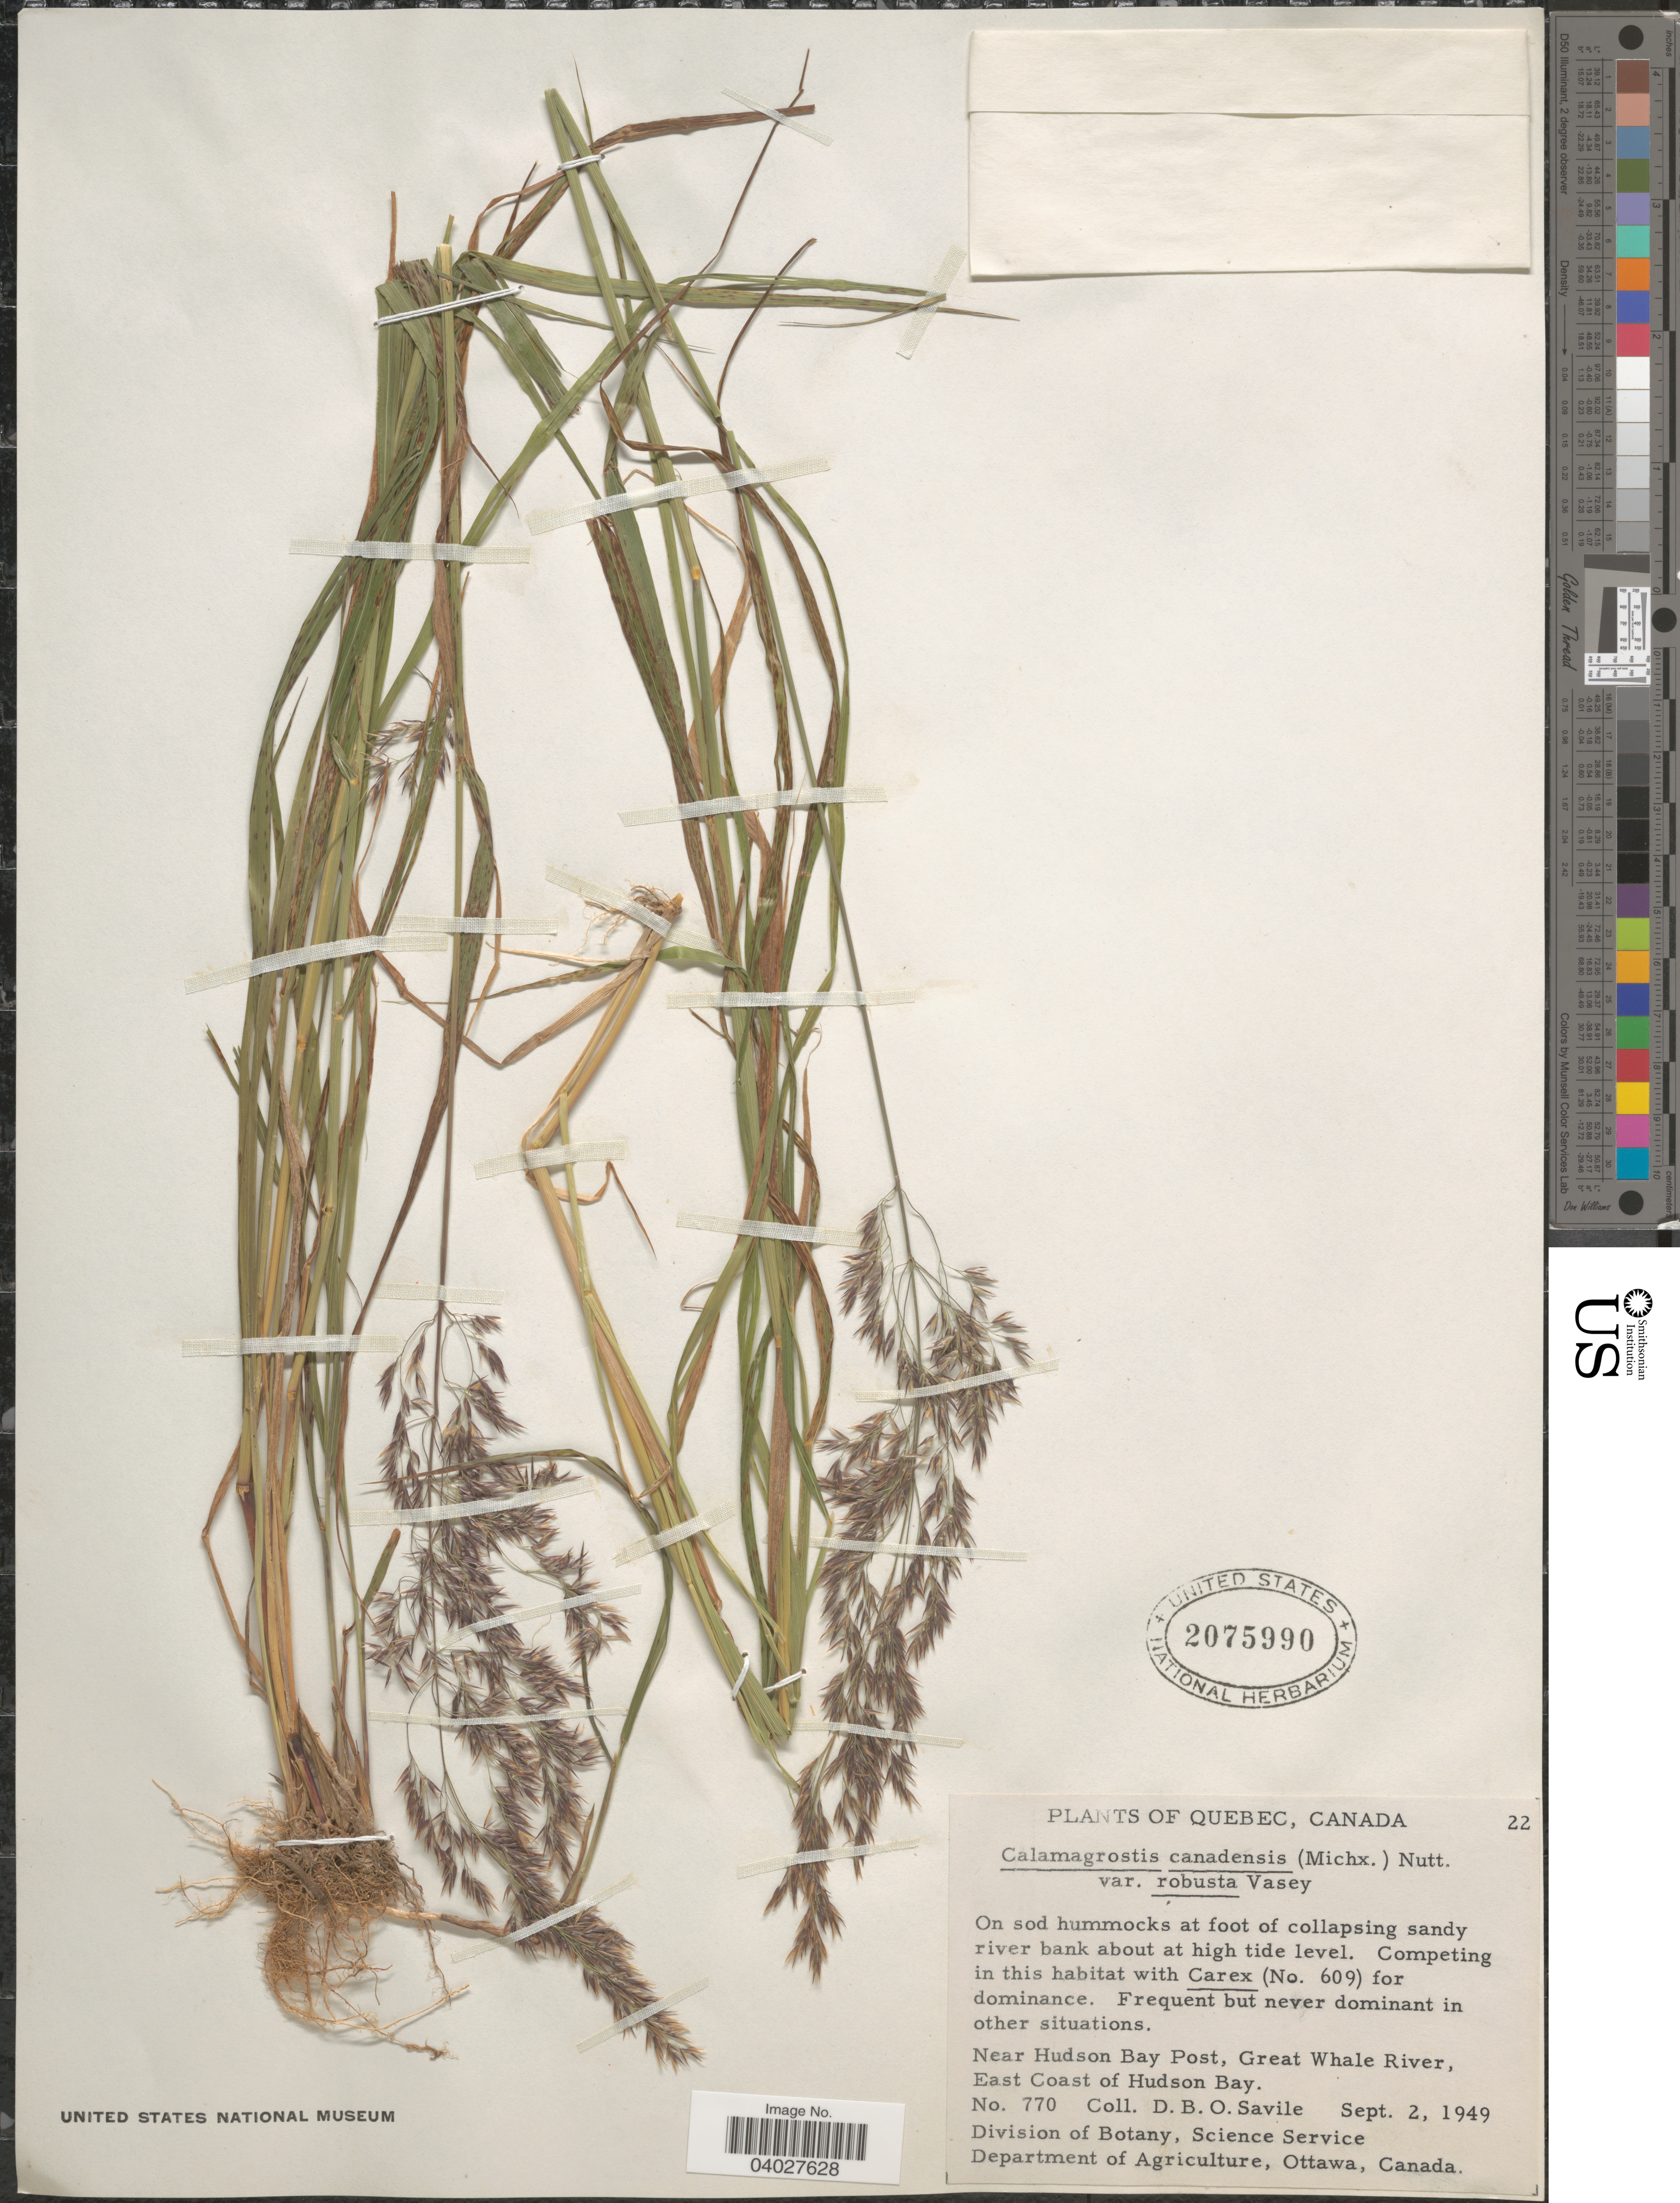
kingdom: Plantae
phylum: Tracheophyta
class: Liliopsida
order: Poales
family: Poaceae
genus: Calamagrostis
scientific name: Calamagrostis canadensis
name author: (Michx.) P. Beauv.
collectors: D. Savile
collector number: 770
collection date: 1949-09-02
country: Canada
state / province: Quebec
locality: Near Hudson bay Post, Great Whale River, East Coast of Hudson Bay.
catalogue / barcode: US 2075990